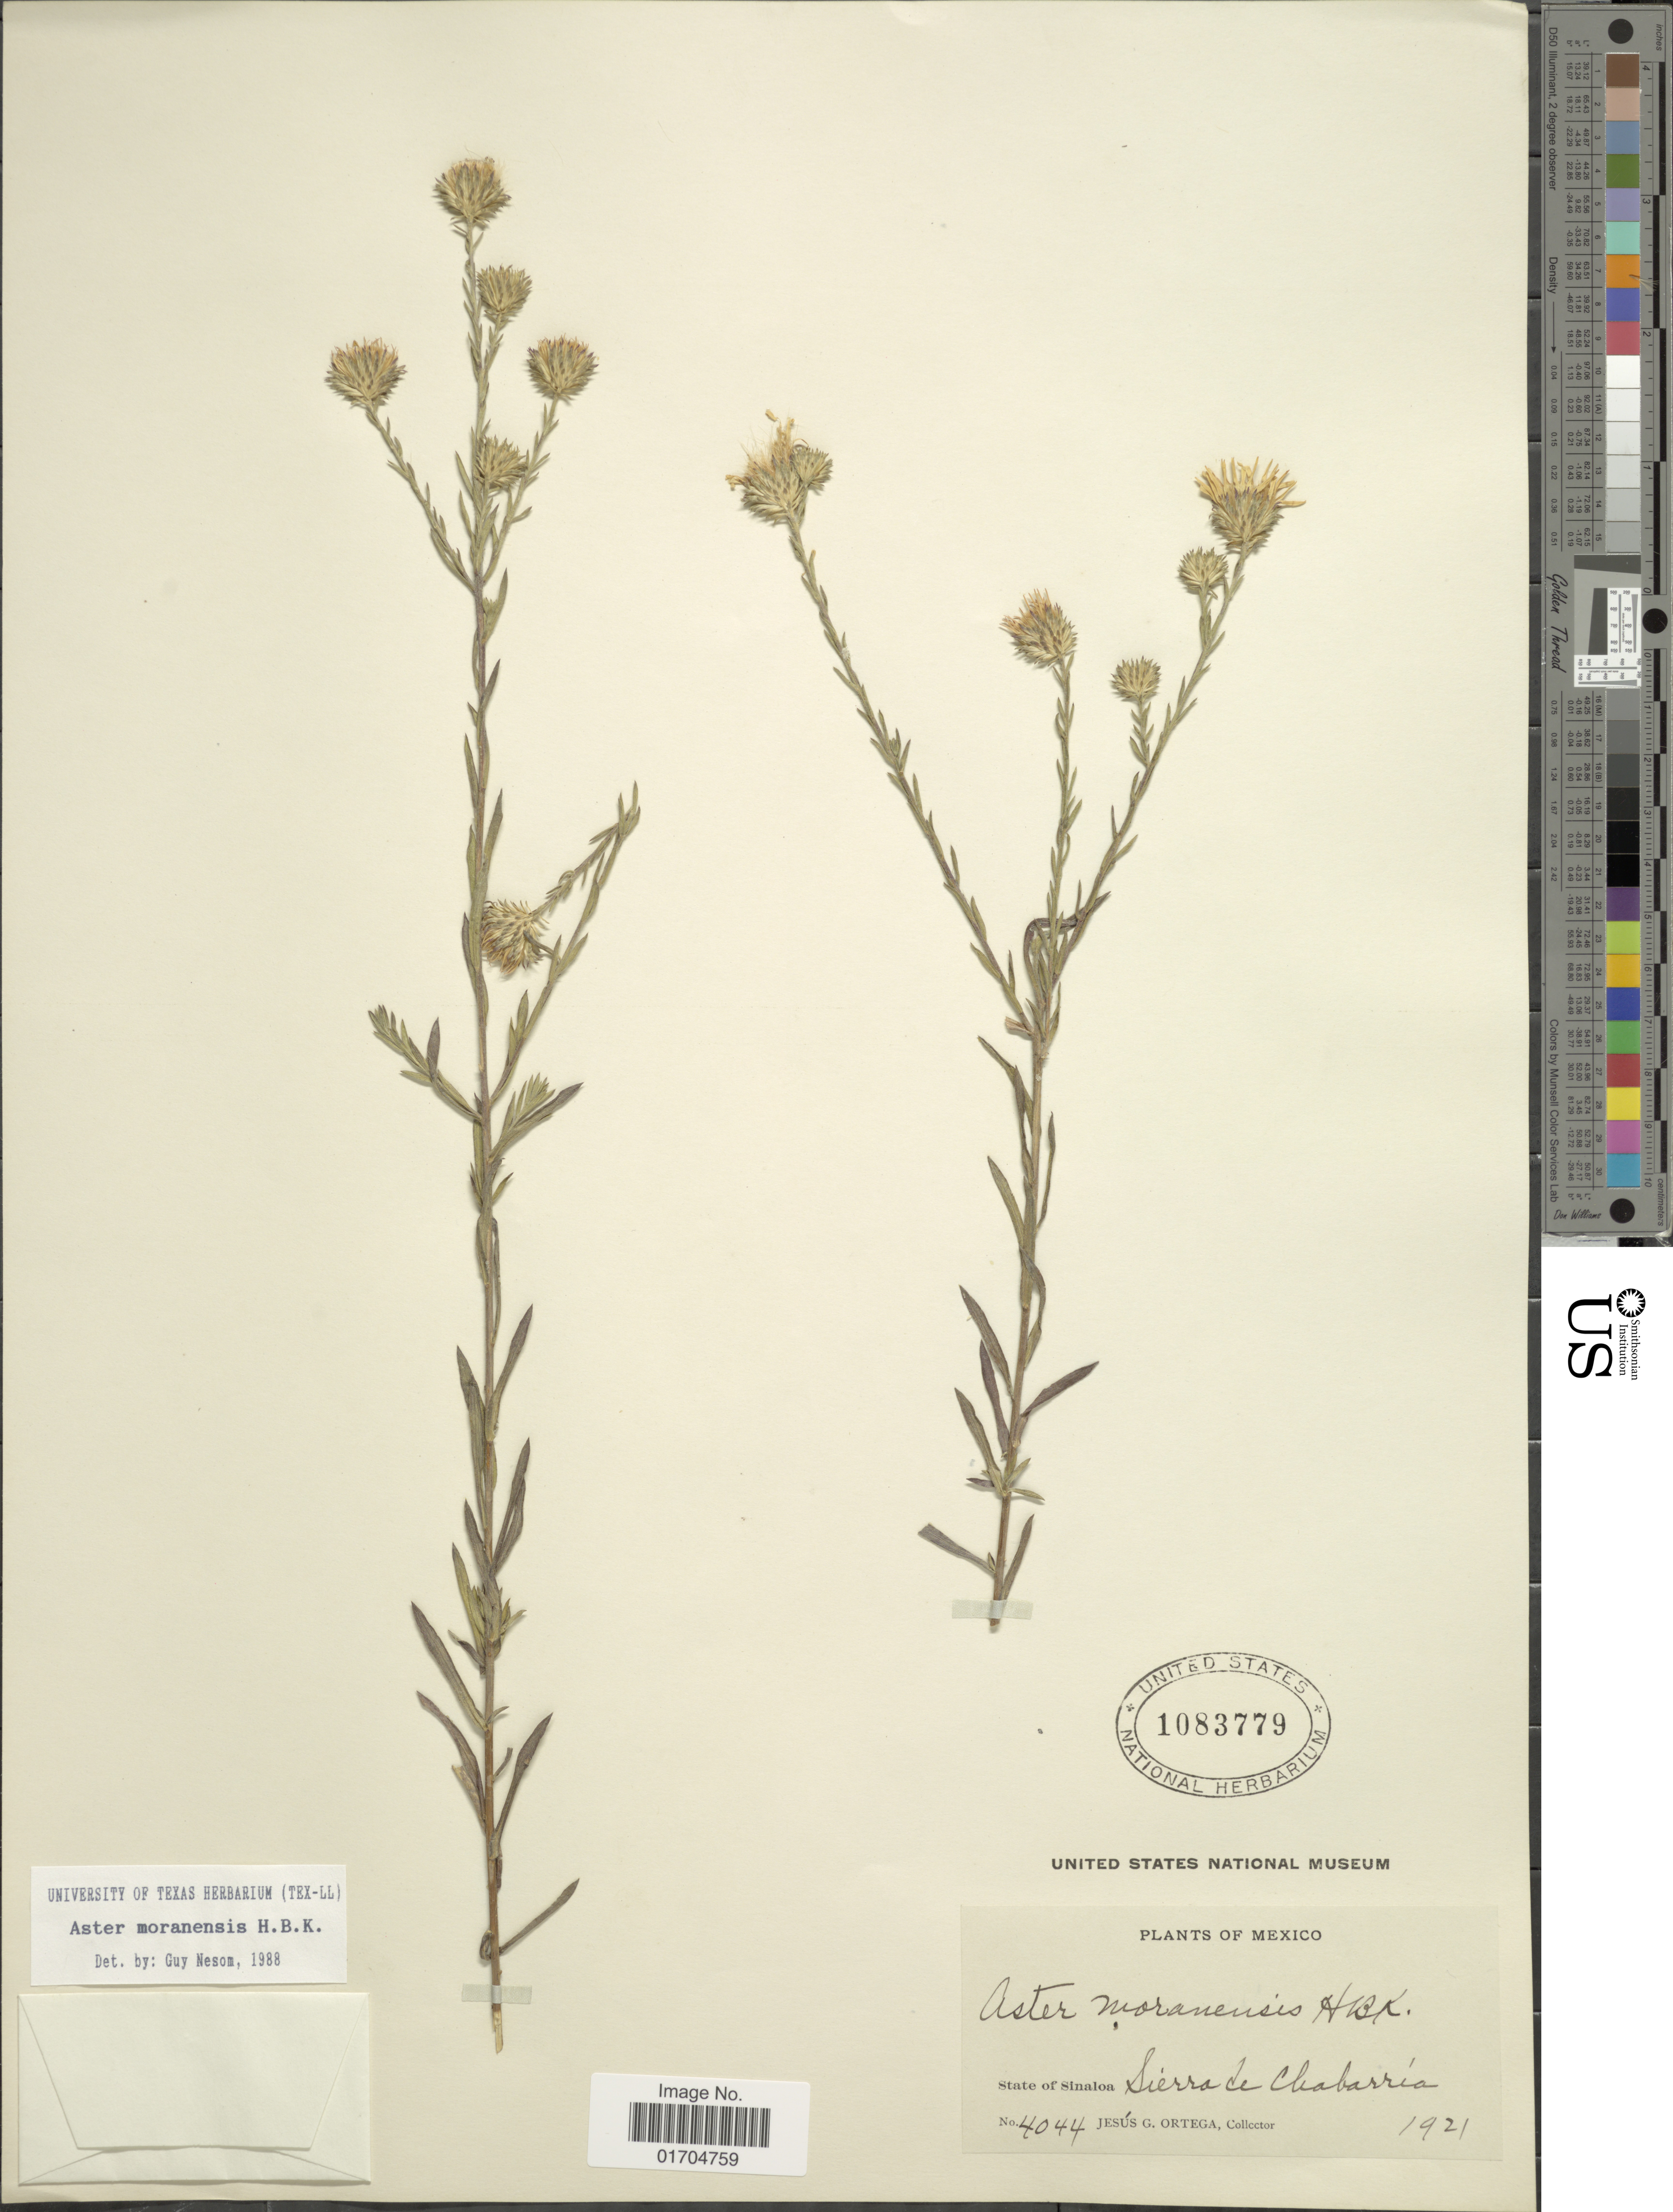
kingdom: Plantae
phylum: Tracheophyta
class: Magnoliopsida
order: Asterales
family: Asteraceae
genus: Symphyotrichum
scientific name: Symphyotrichum moranense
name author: (Kunth) G.L. Nesom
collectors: J. Ortega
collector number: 4044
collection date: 1921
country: Mexico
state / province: Sinaloa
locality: Sierra de Chabarría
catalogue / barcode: US 1083779